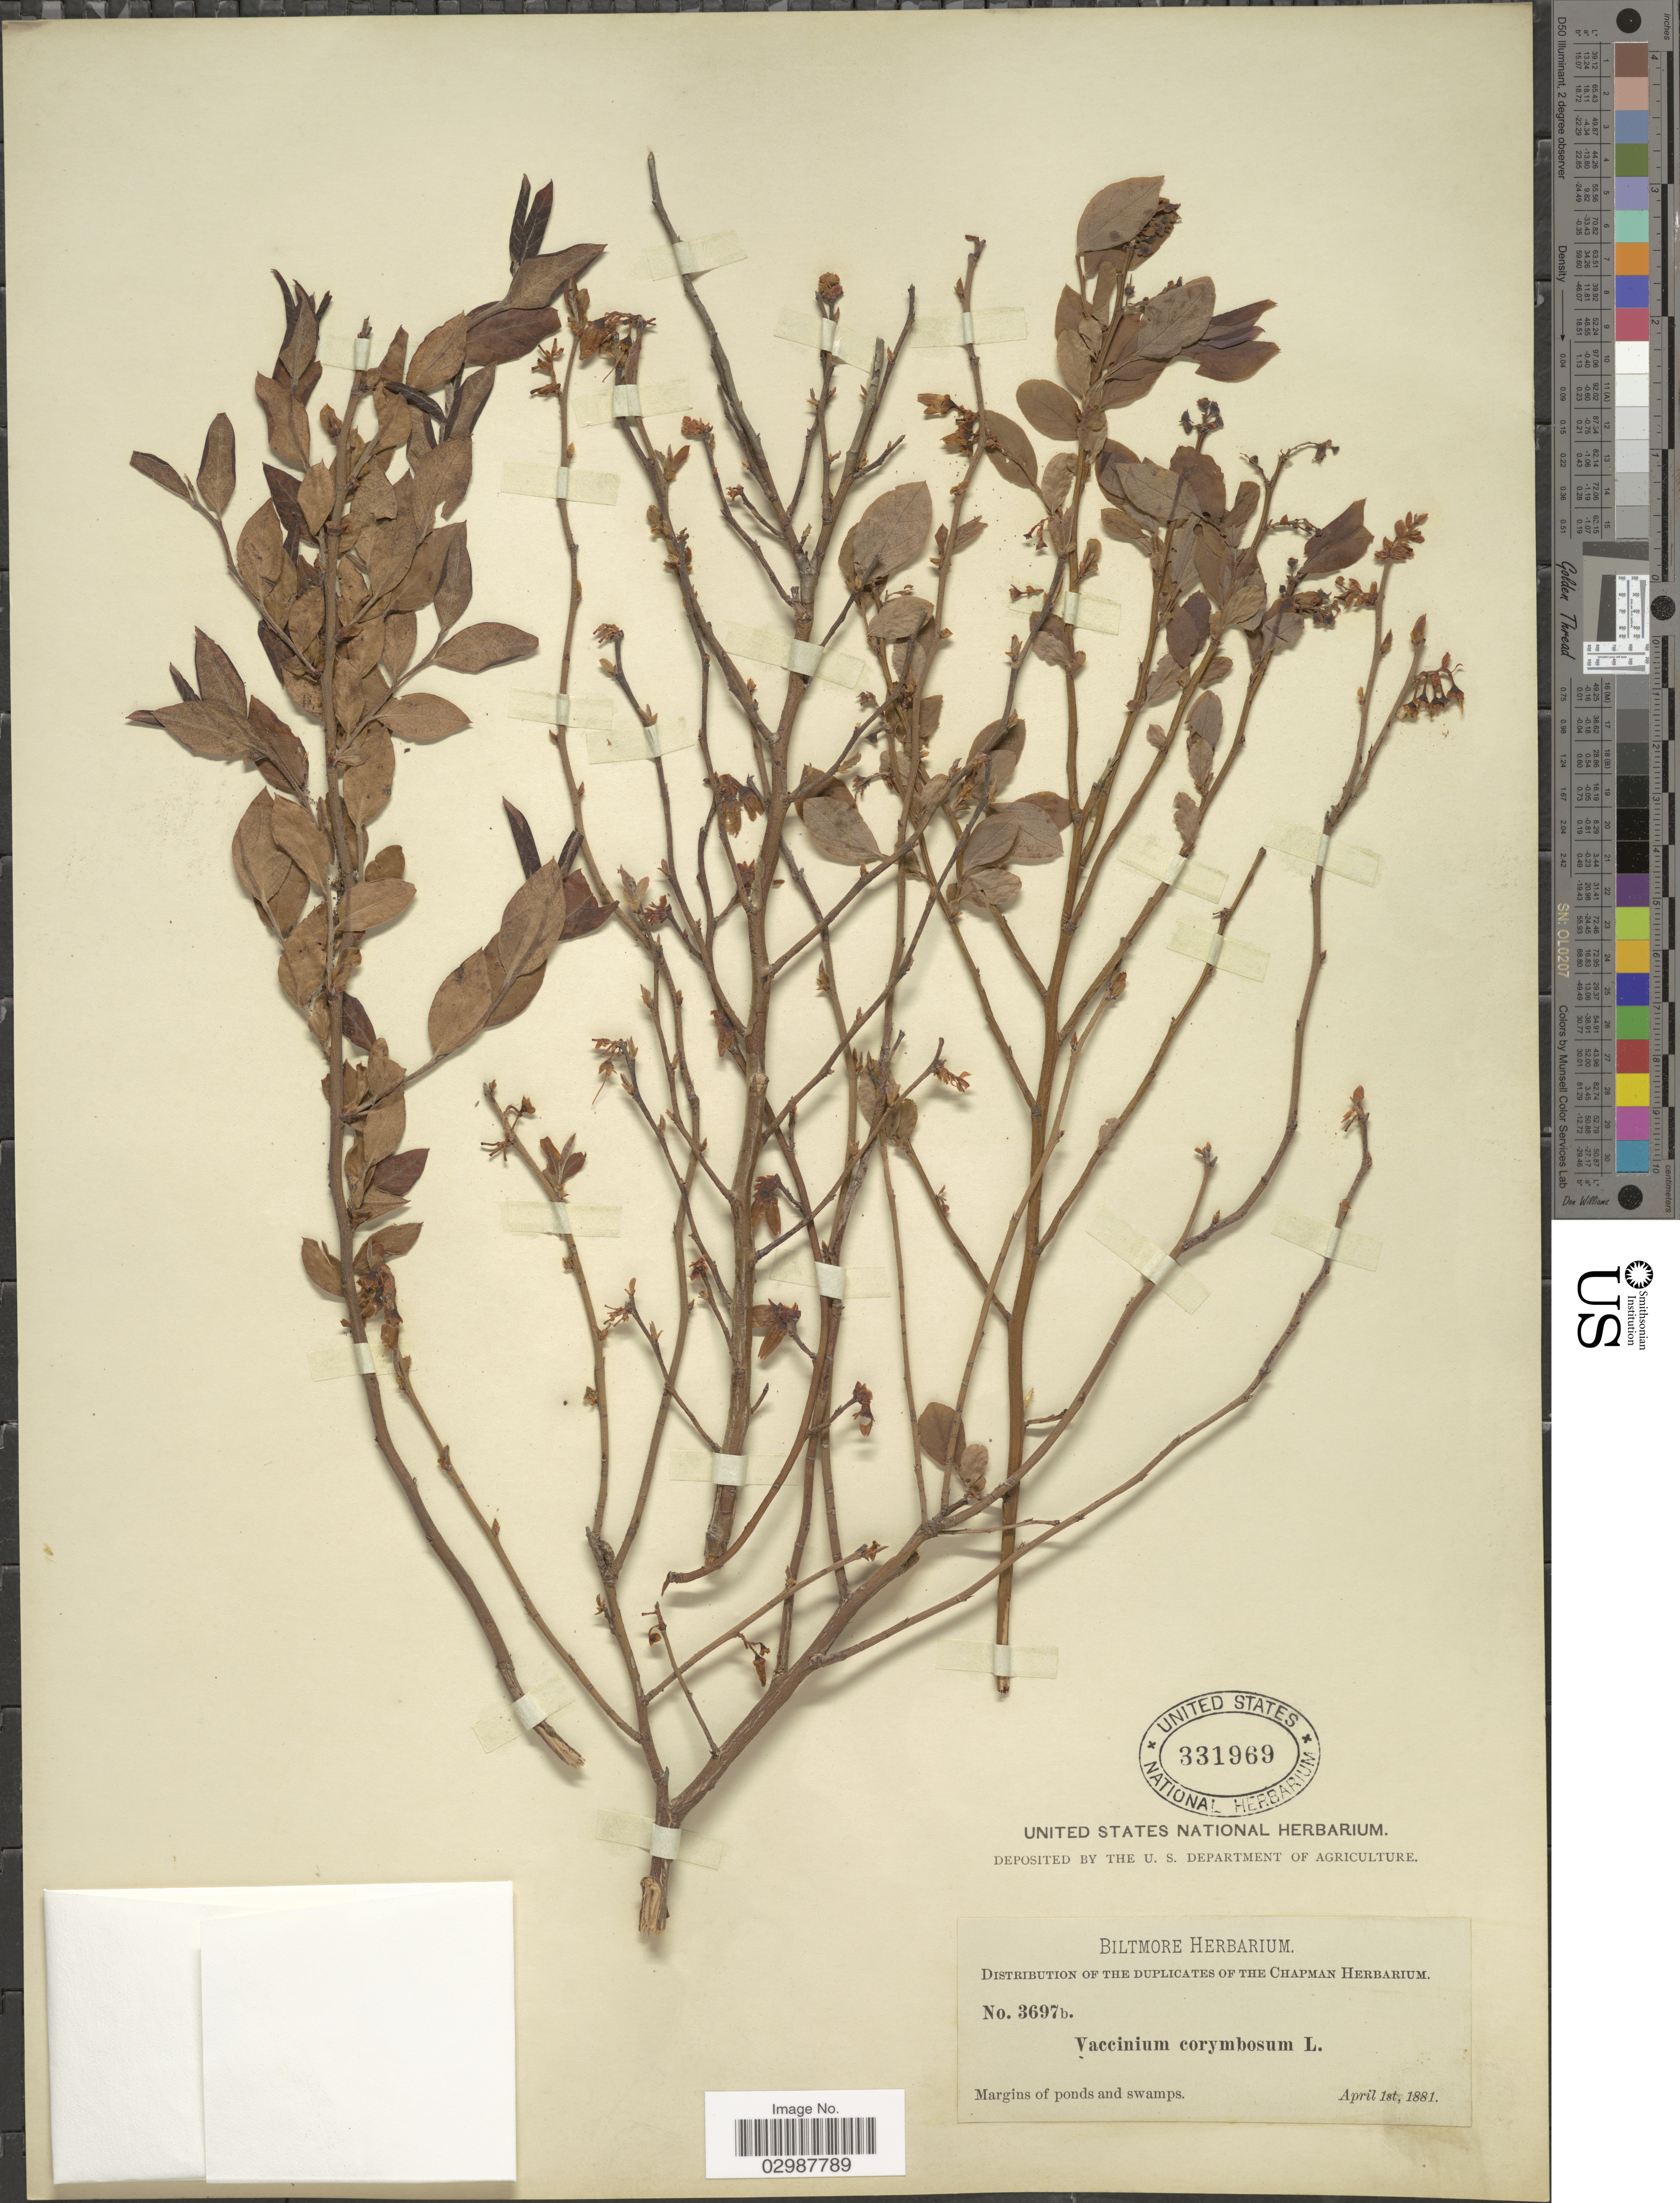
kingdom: Plantae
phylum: Tracheophyta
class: Magnoliopsida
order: Ericales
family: Ericaceae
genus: Vaccinium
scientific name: Vaccinium corymbosum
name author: L.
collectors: ex herb. Biltmore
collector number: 3697b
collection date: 1881-04-01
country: United States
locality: Margins of ponds and swamps.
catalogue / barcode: US 331969